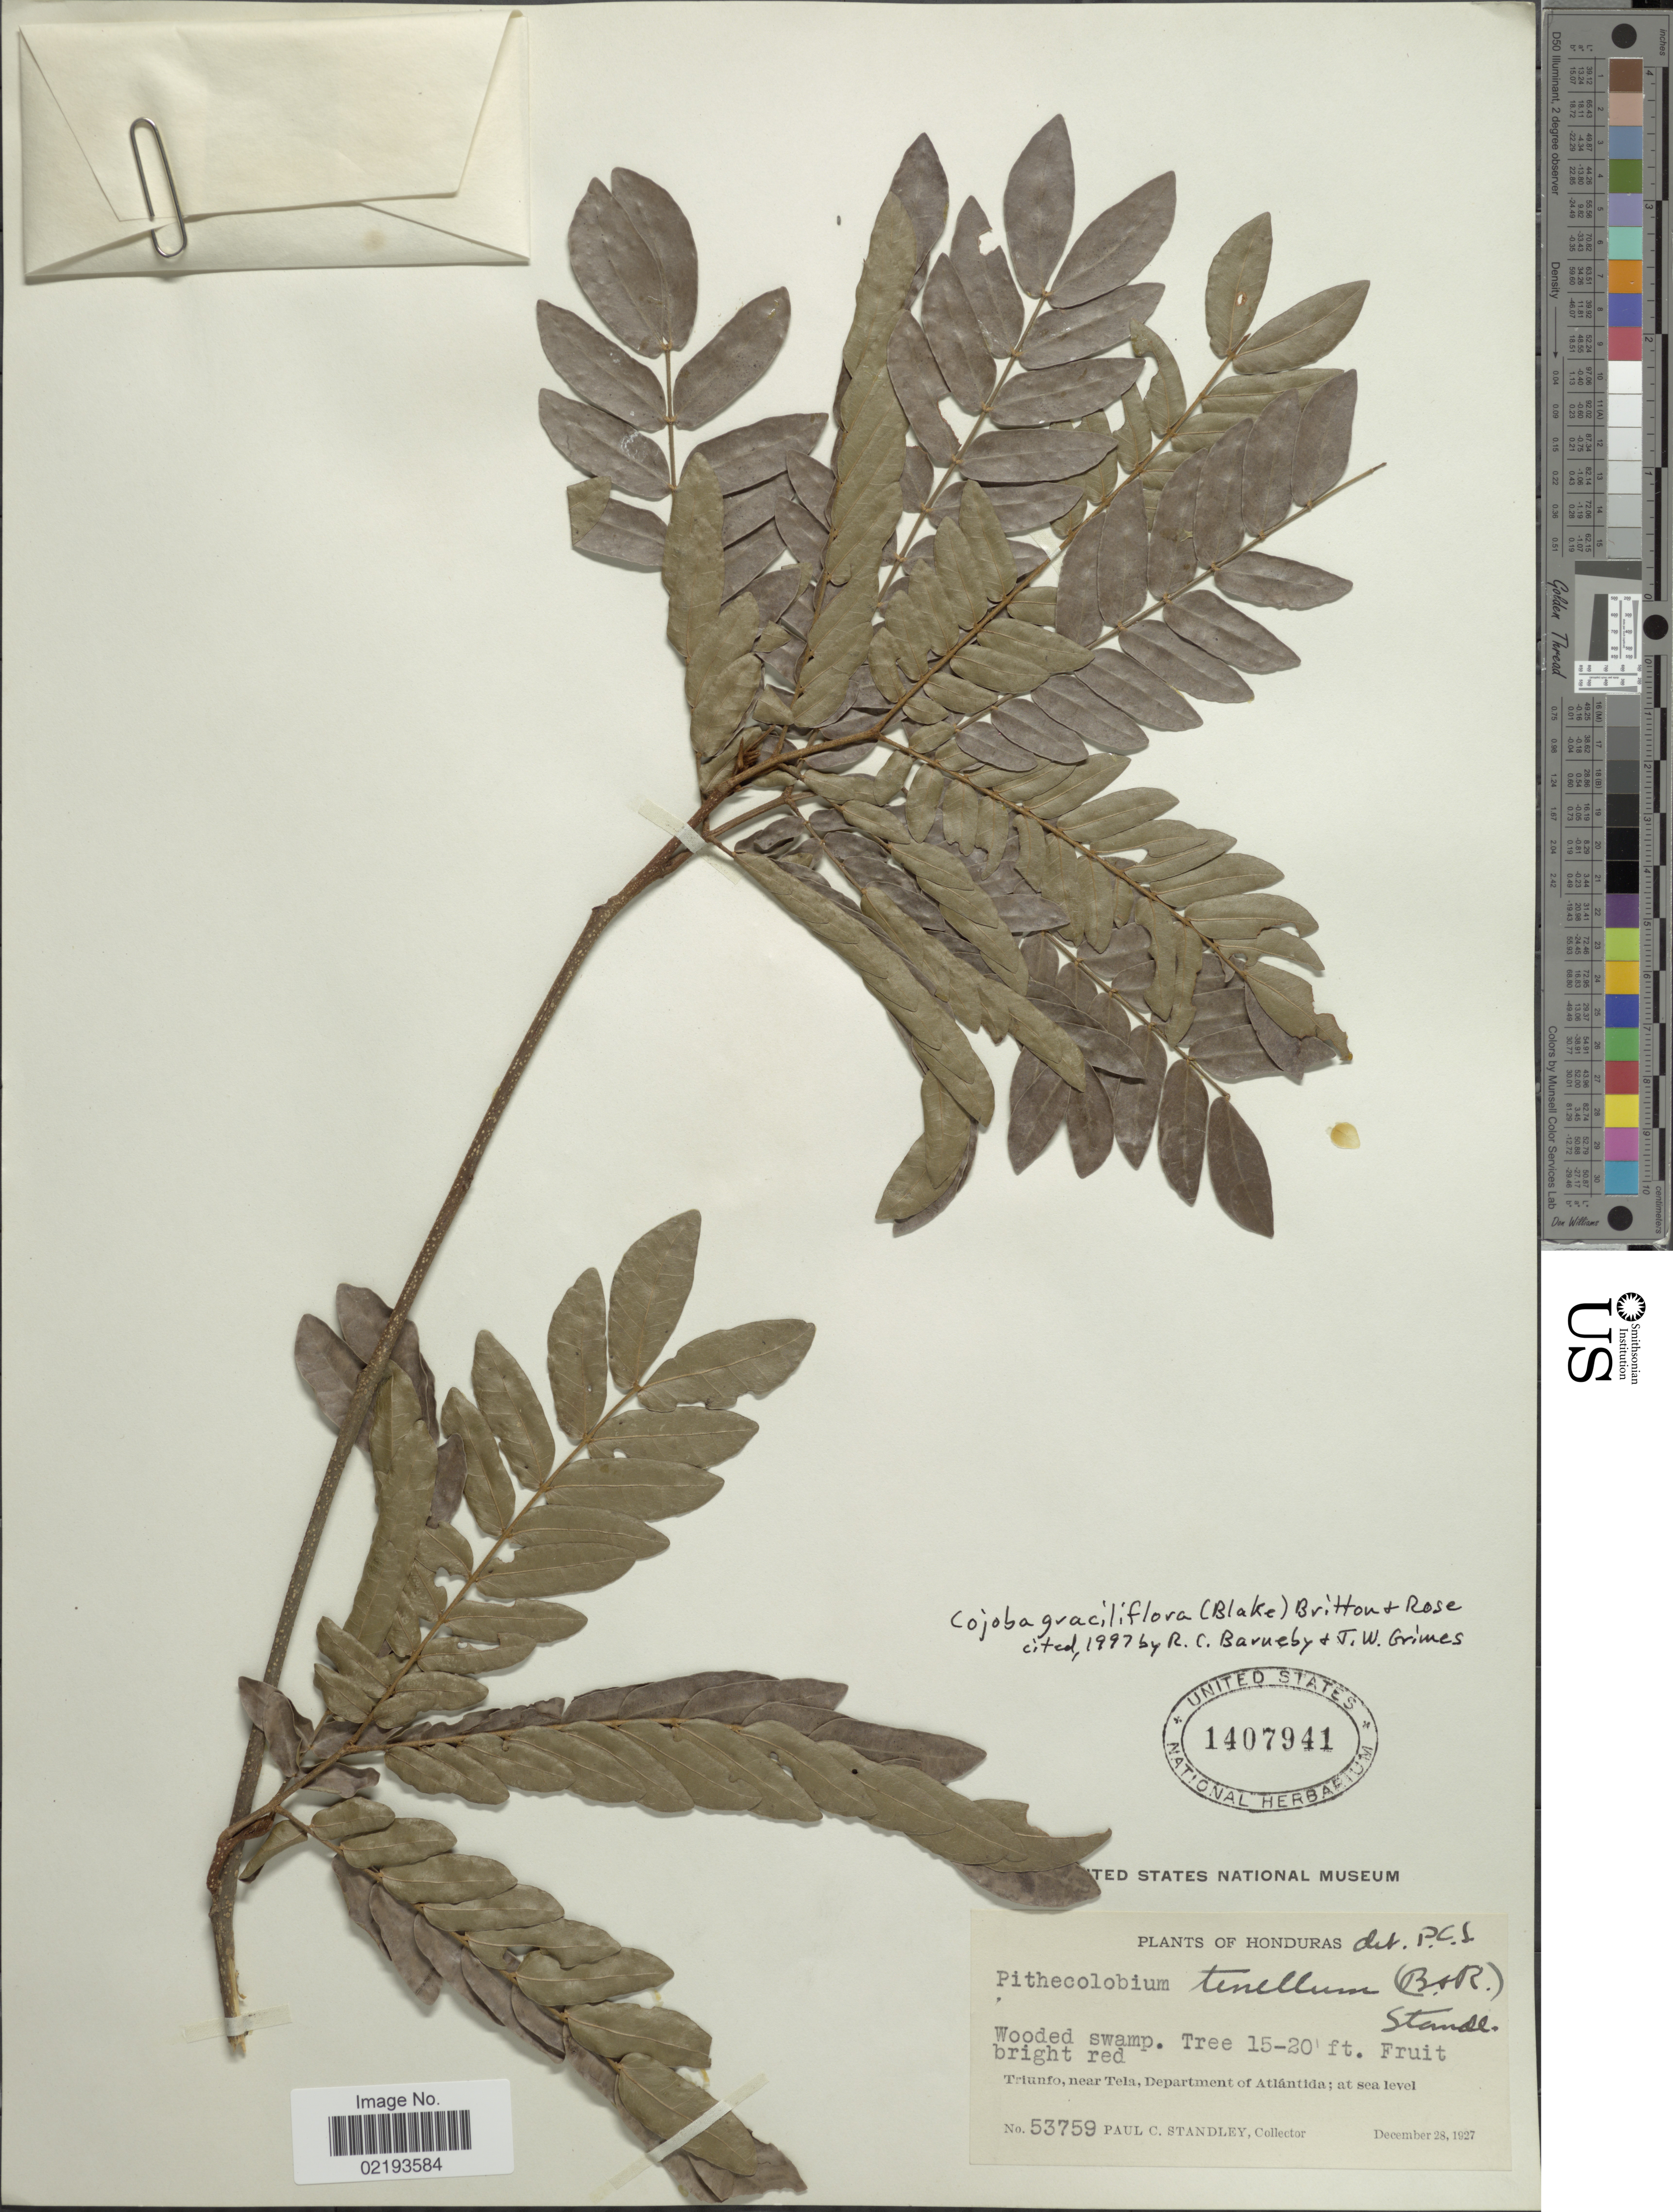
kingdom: Plantae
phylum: Tracheophyta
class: Magnoliopsida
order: Fabales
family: Fabaceae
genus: Cojoba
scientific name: Cojoba graciliflora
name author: (S.F. Blake) Britton & Rose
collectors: P. C. Standley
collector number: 53759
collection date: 1927-12-28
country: Honduras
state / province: Atlántida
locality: Wooded swamp, Triunfo, near Tela, Department of Atlántida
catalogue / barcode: US 1407941